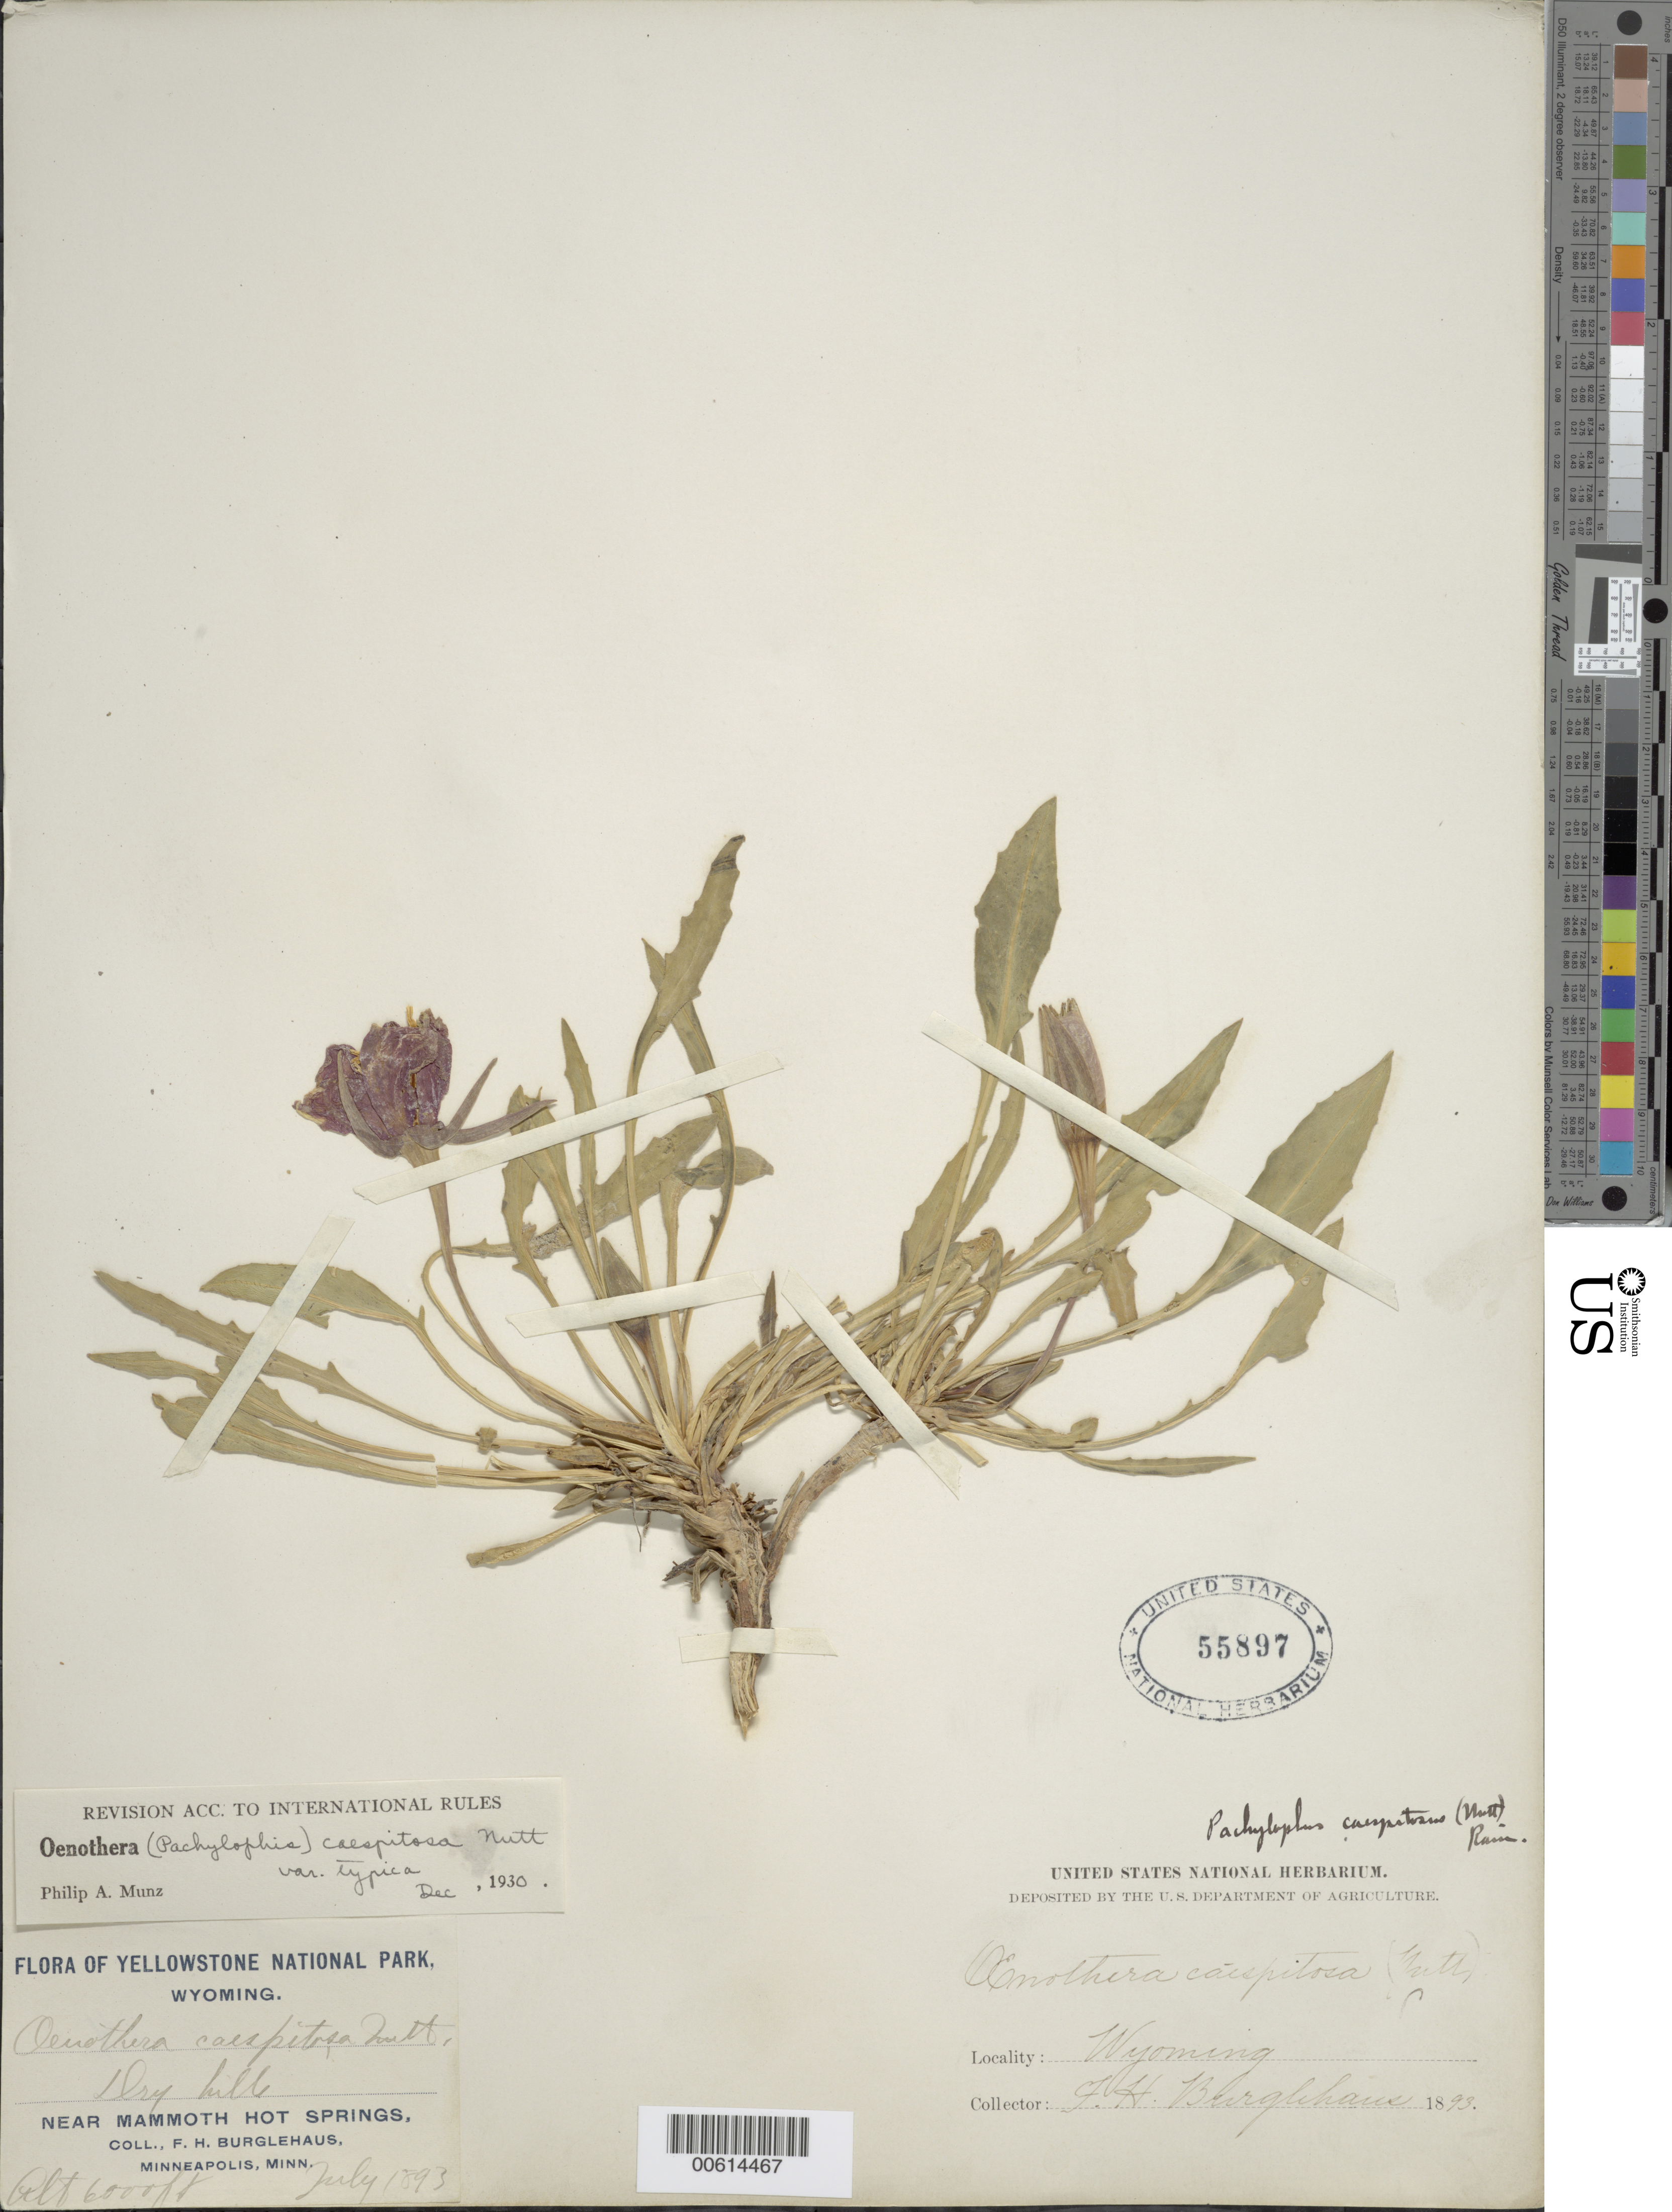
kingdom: Plantae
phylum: Tracheophyta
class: Magnoliopsida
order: Myrtales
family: Onagraceae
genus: Oenothera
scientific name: Oenothera cespitosa subsp. cespitosa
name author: Nutt.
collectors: F. Burglehaus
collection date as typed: Jul 1893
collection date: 1893-07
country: United States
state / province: Wyoming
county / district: Park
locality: Near Mammoth Hot Springs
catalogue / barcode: US 55897